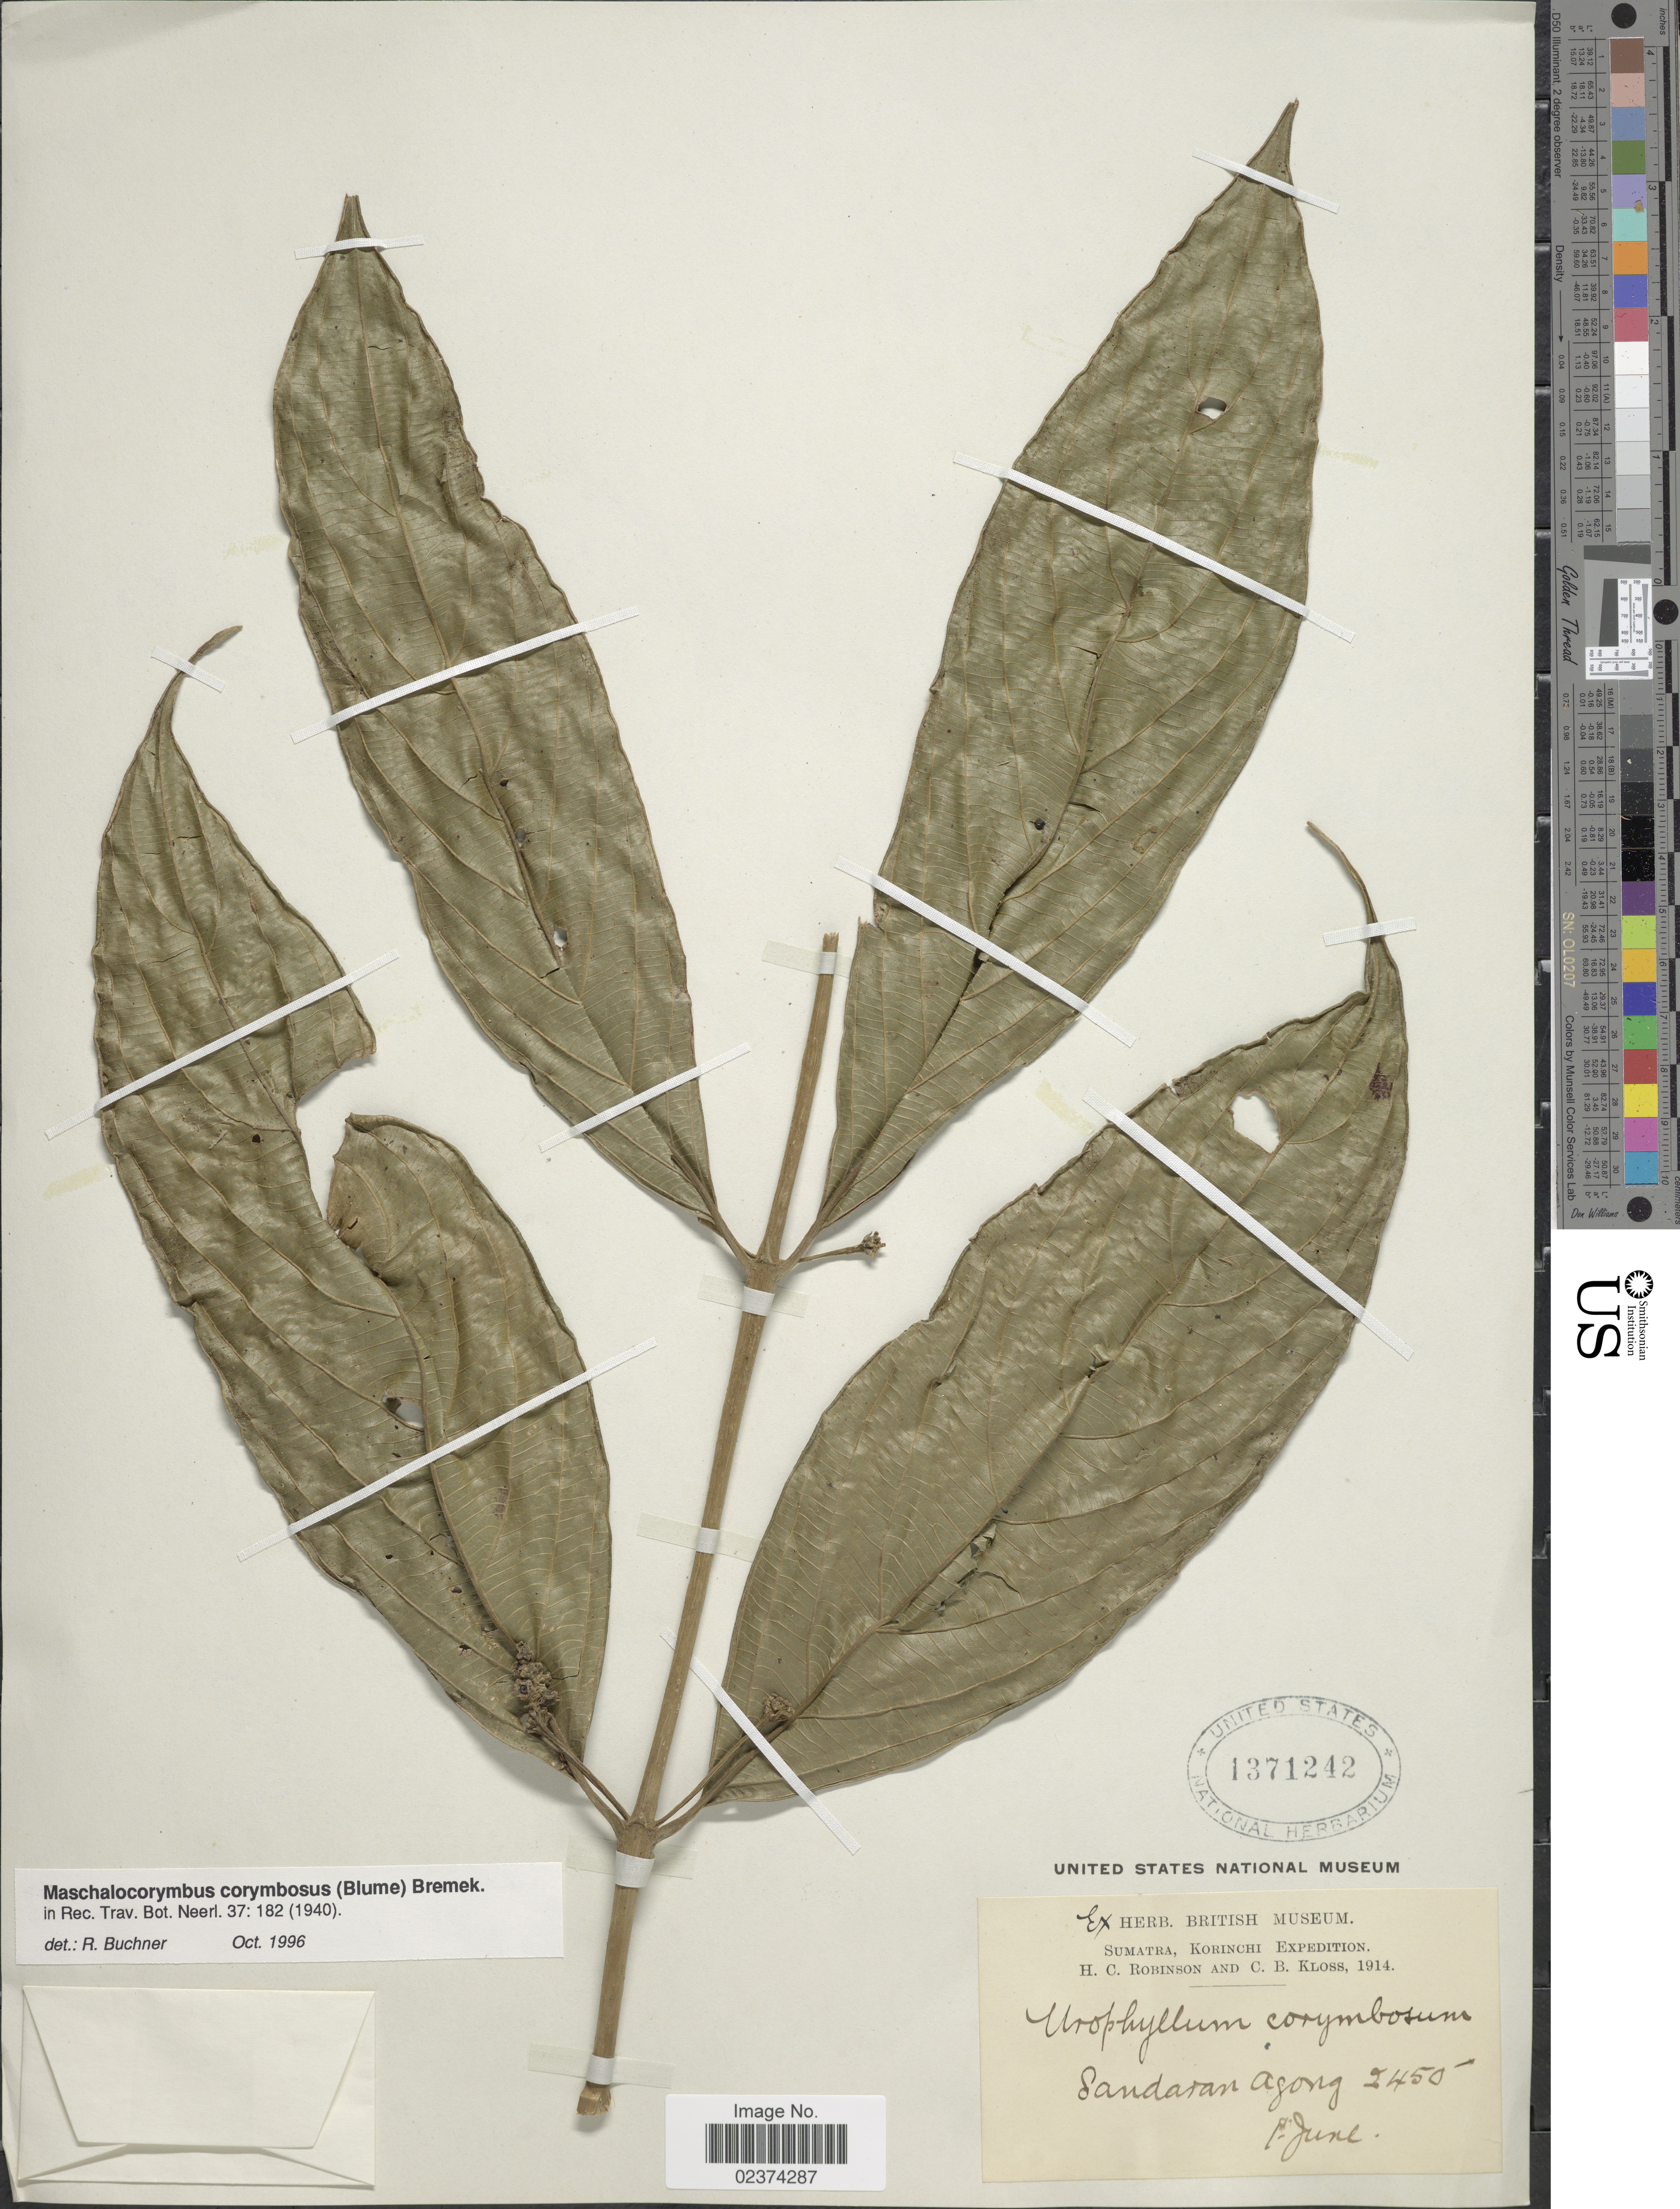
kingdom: Plantae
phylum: Tracheophyta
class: Magnoliopsida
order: Gentianales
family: Rubiaceae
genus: Maschalocorymbus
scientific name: Maschalocorymbus corymbosus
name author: (Blume) Bremek.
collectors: H. C. Robinson & C. Kloss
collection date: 1914-06-01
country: Indonesia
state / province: Sumatra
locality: Sumatra, Korinchi. Sandaran Agong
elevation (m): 747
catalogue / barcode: US 1371242